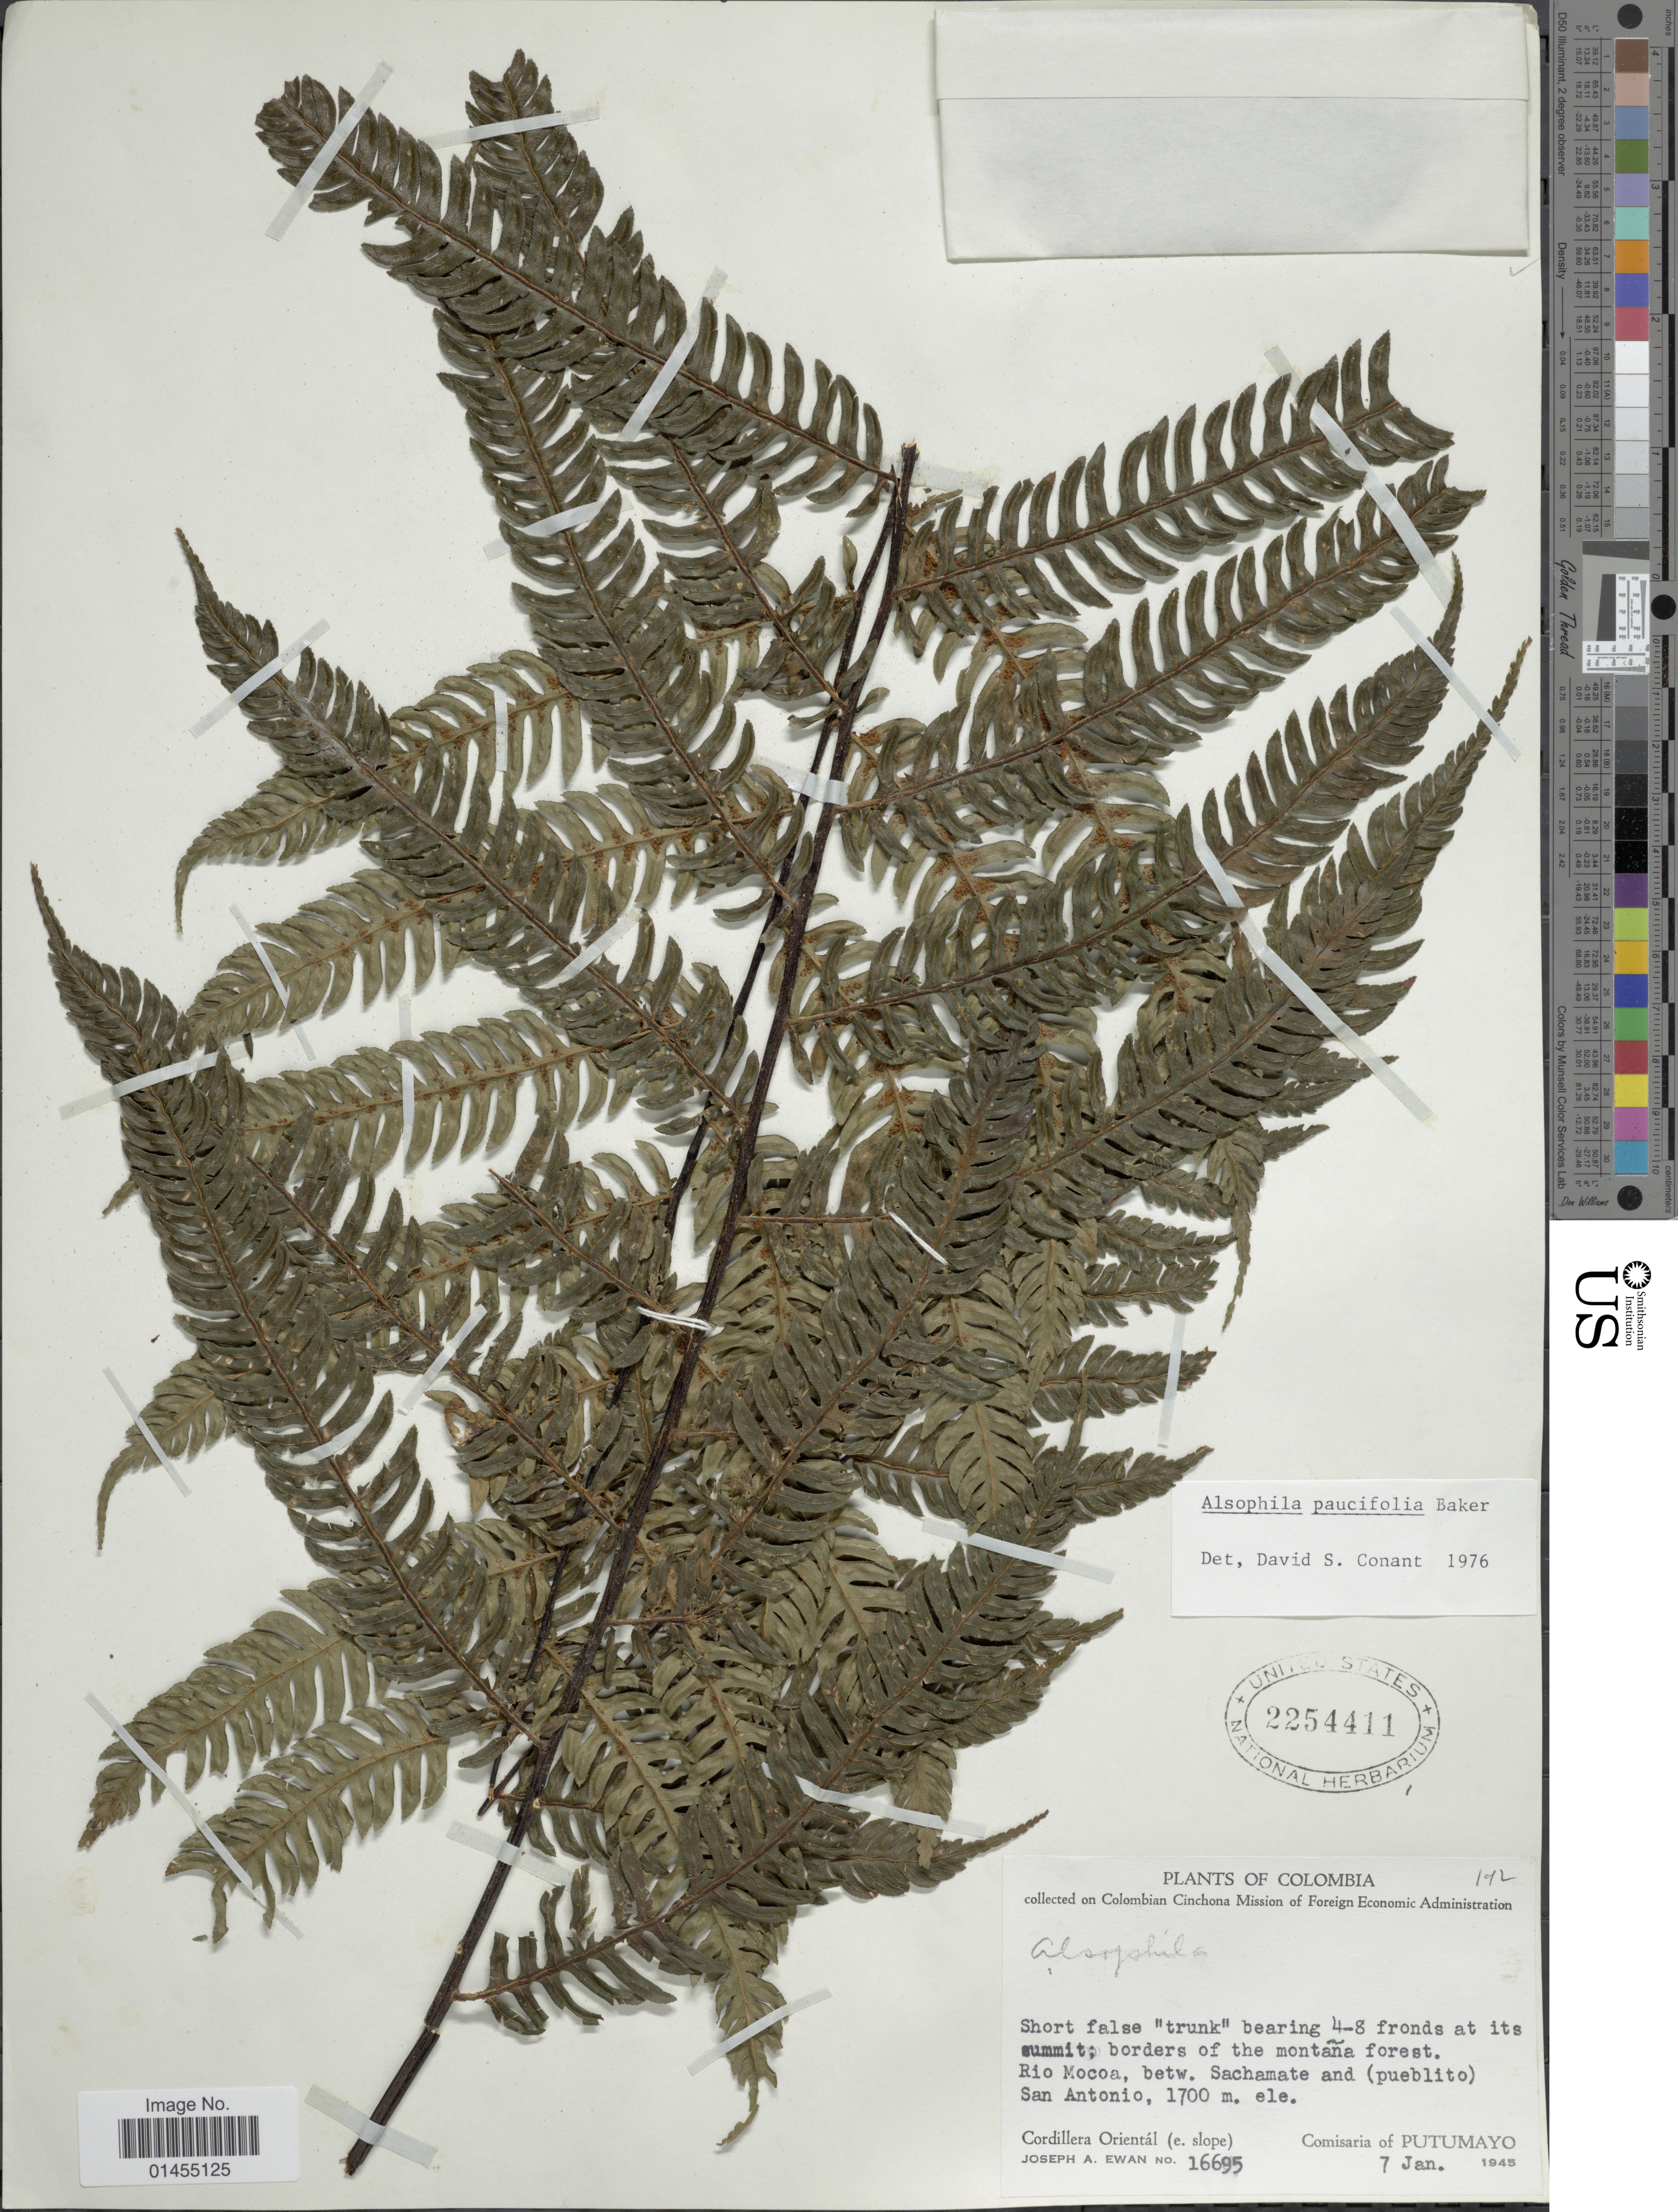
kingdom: Plantae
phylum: Tracheophyta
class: Polypodiopsida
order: Cyatheales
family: Cyatheaceae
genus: Alsophila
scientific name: Alsophila pauciflora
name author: C. Presl ex Mett. in Kuhn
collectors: J. A. Ewan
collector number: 16695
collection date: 1945-01-07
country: Colombia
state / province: Putumayo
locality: Cordillera Oriental, Rio Mocoa, betw. Sachamate and (pueblito) San Antonio.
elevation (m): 1700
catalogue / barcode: US 2254411